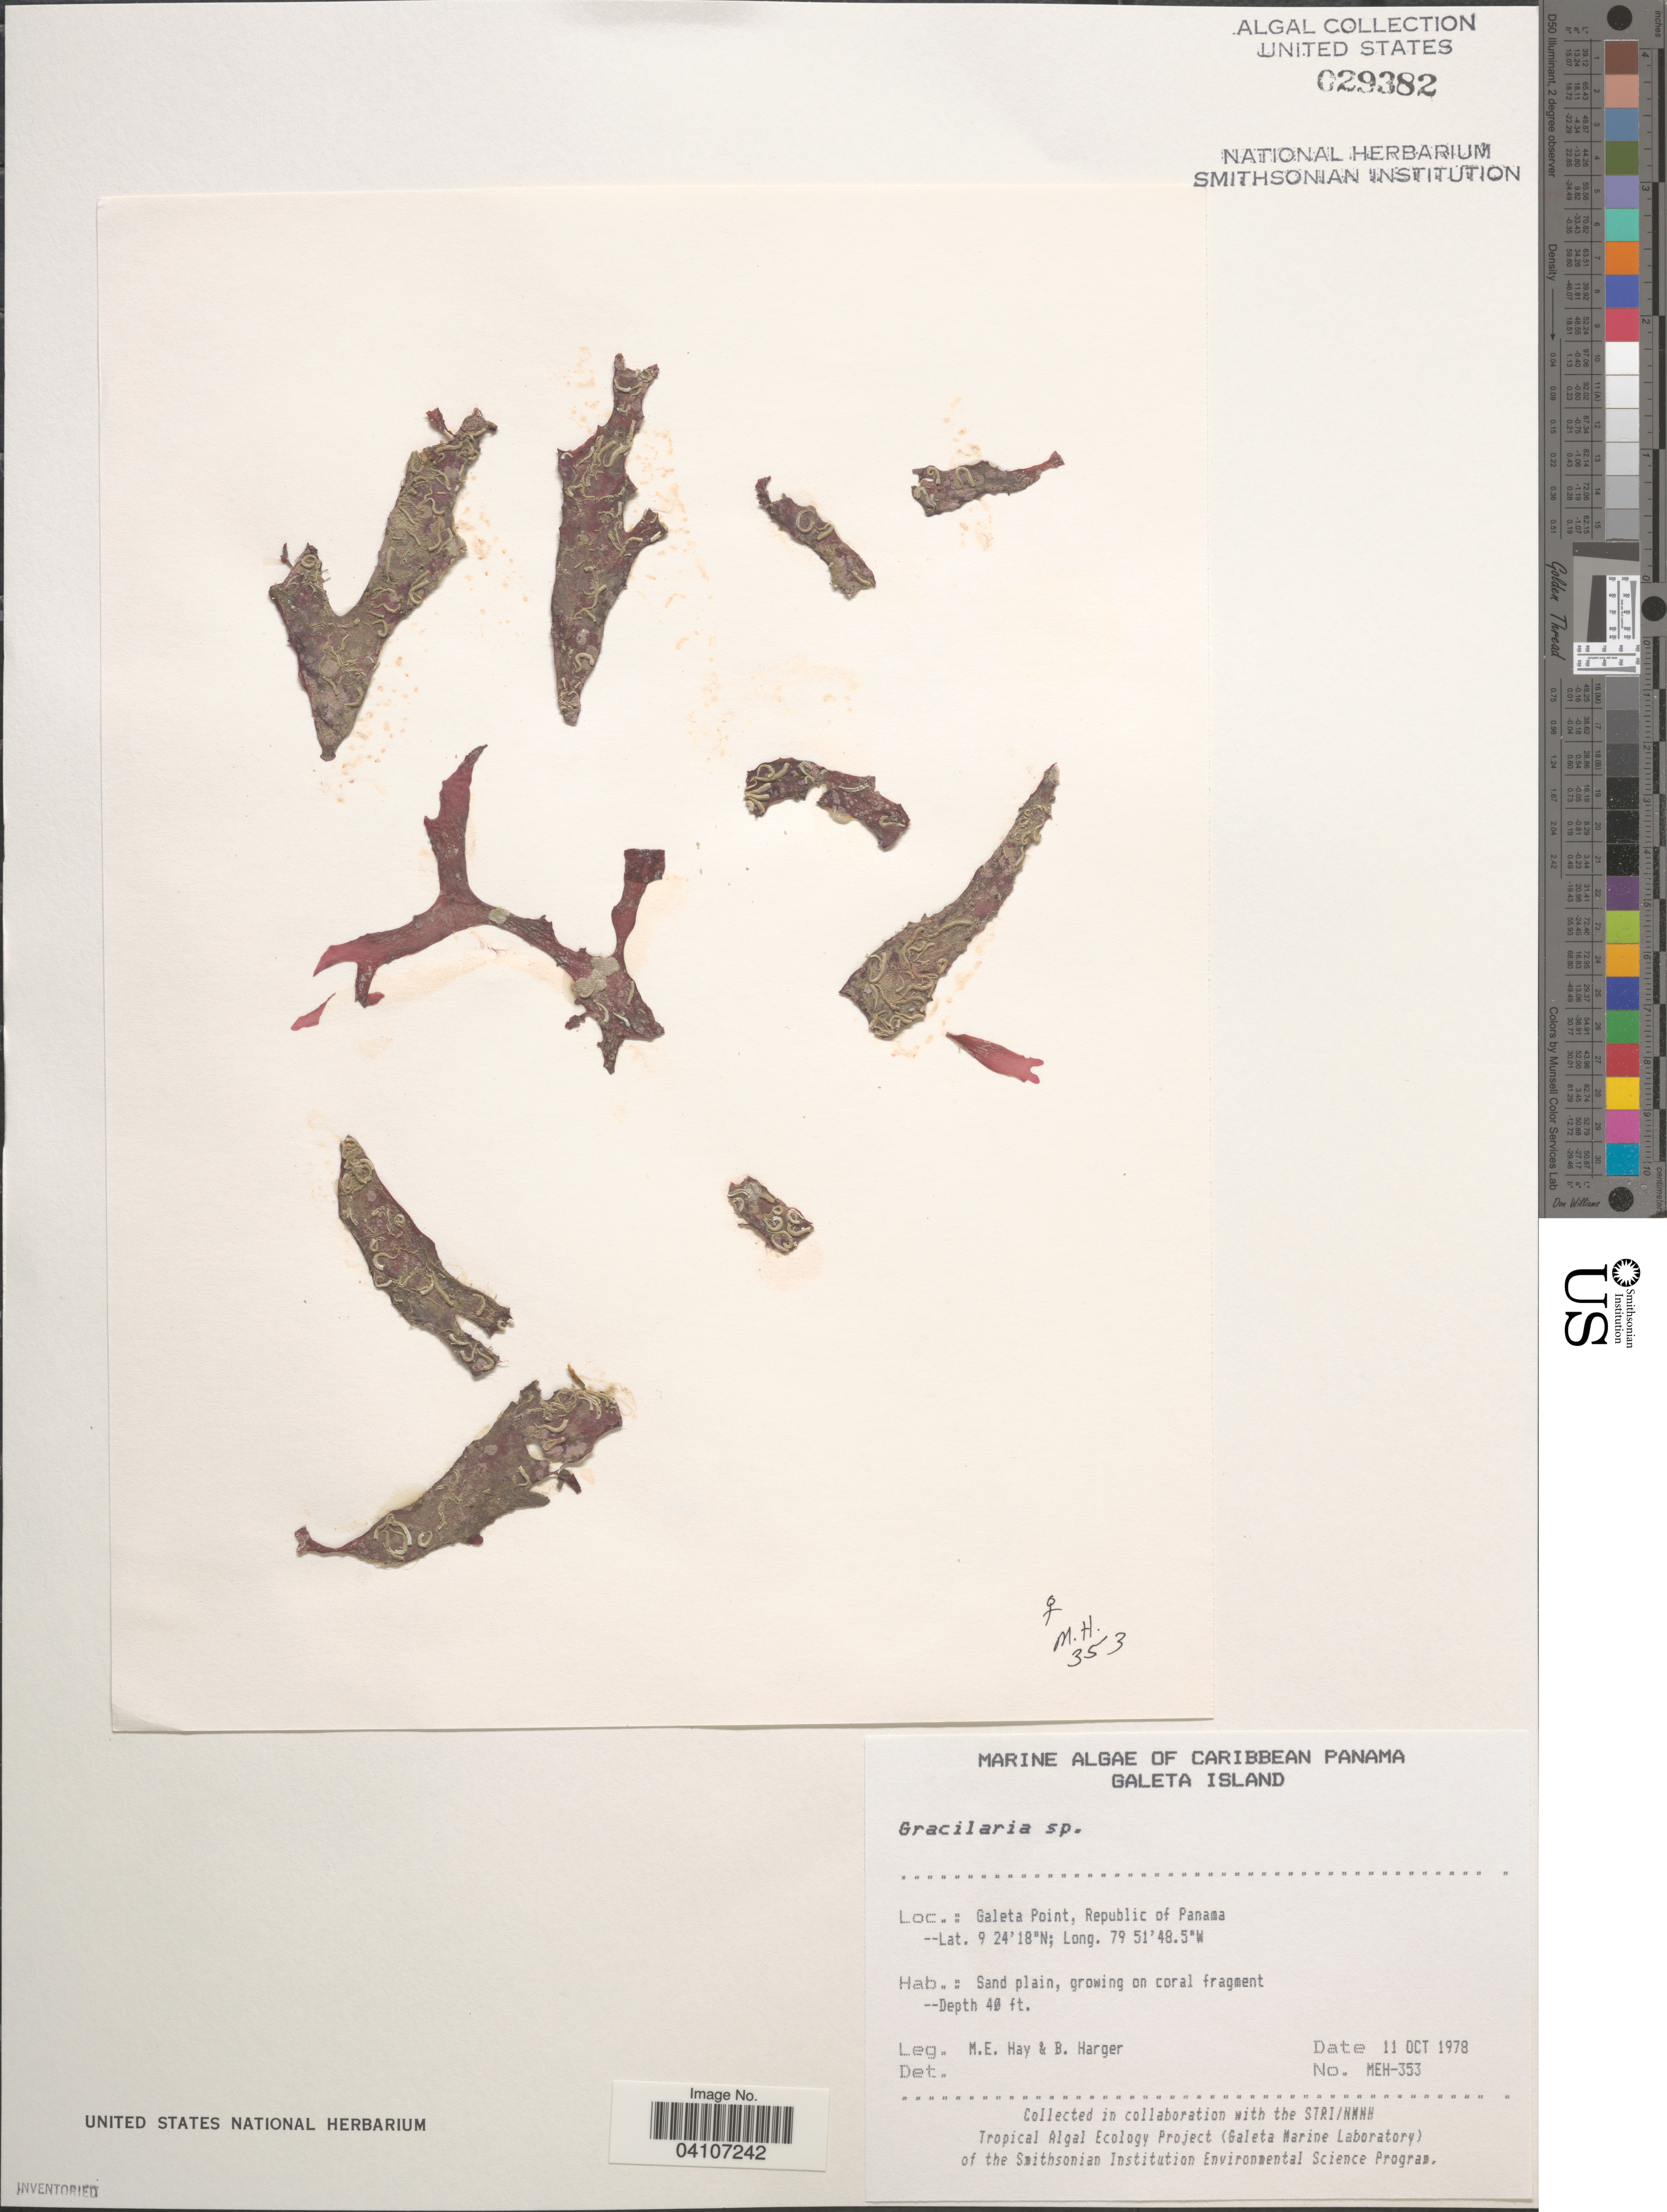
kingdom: Plantae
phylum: Rhodophyta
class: Florideophyceae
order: Gracilariales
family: Gracilariaceae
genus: Gracilaria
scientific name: Gracilaria sp.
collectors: M. E. Hay & B. W. Harger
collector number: MEH-353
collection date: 1978-10-11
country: Panama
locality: Caribbean Panama. Galeta Island. Galeta Point, Republic of Panama.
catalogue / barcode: US 29382